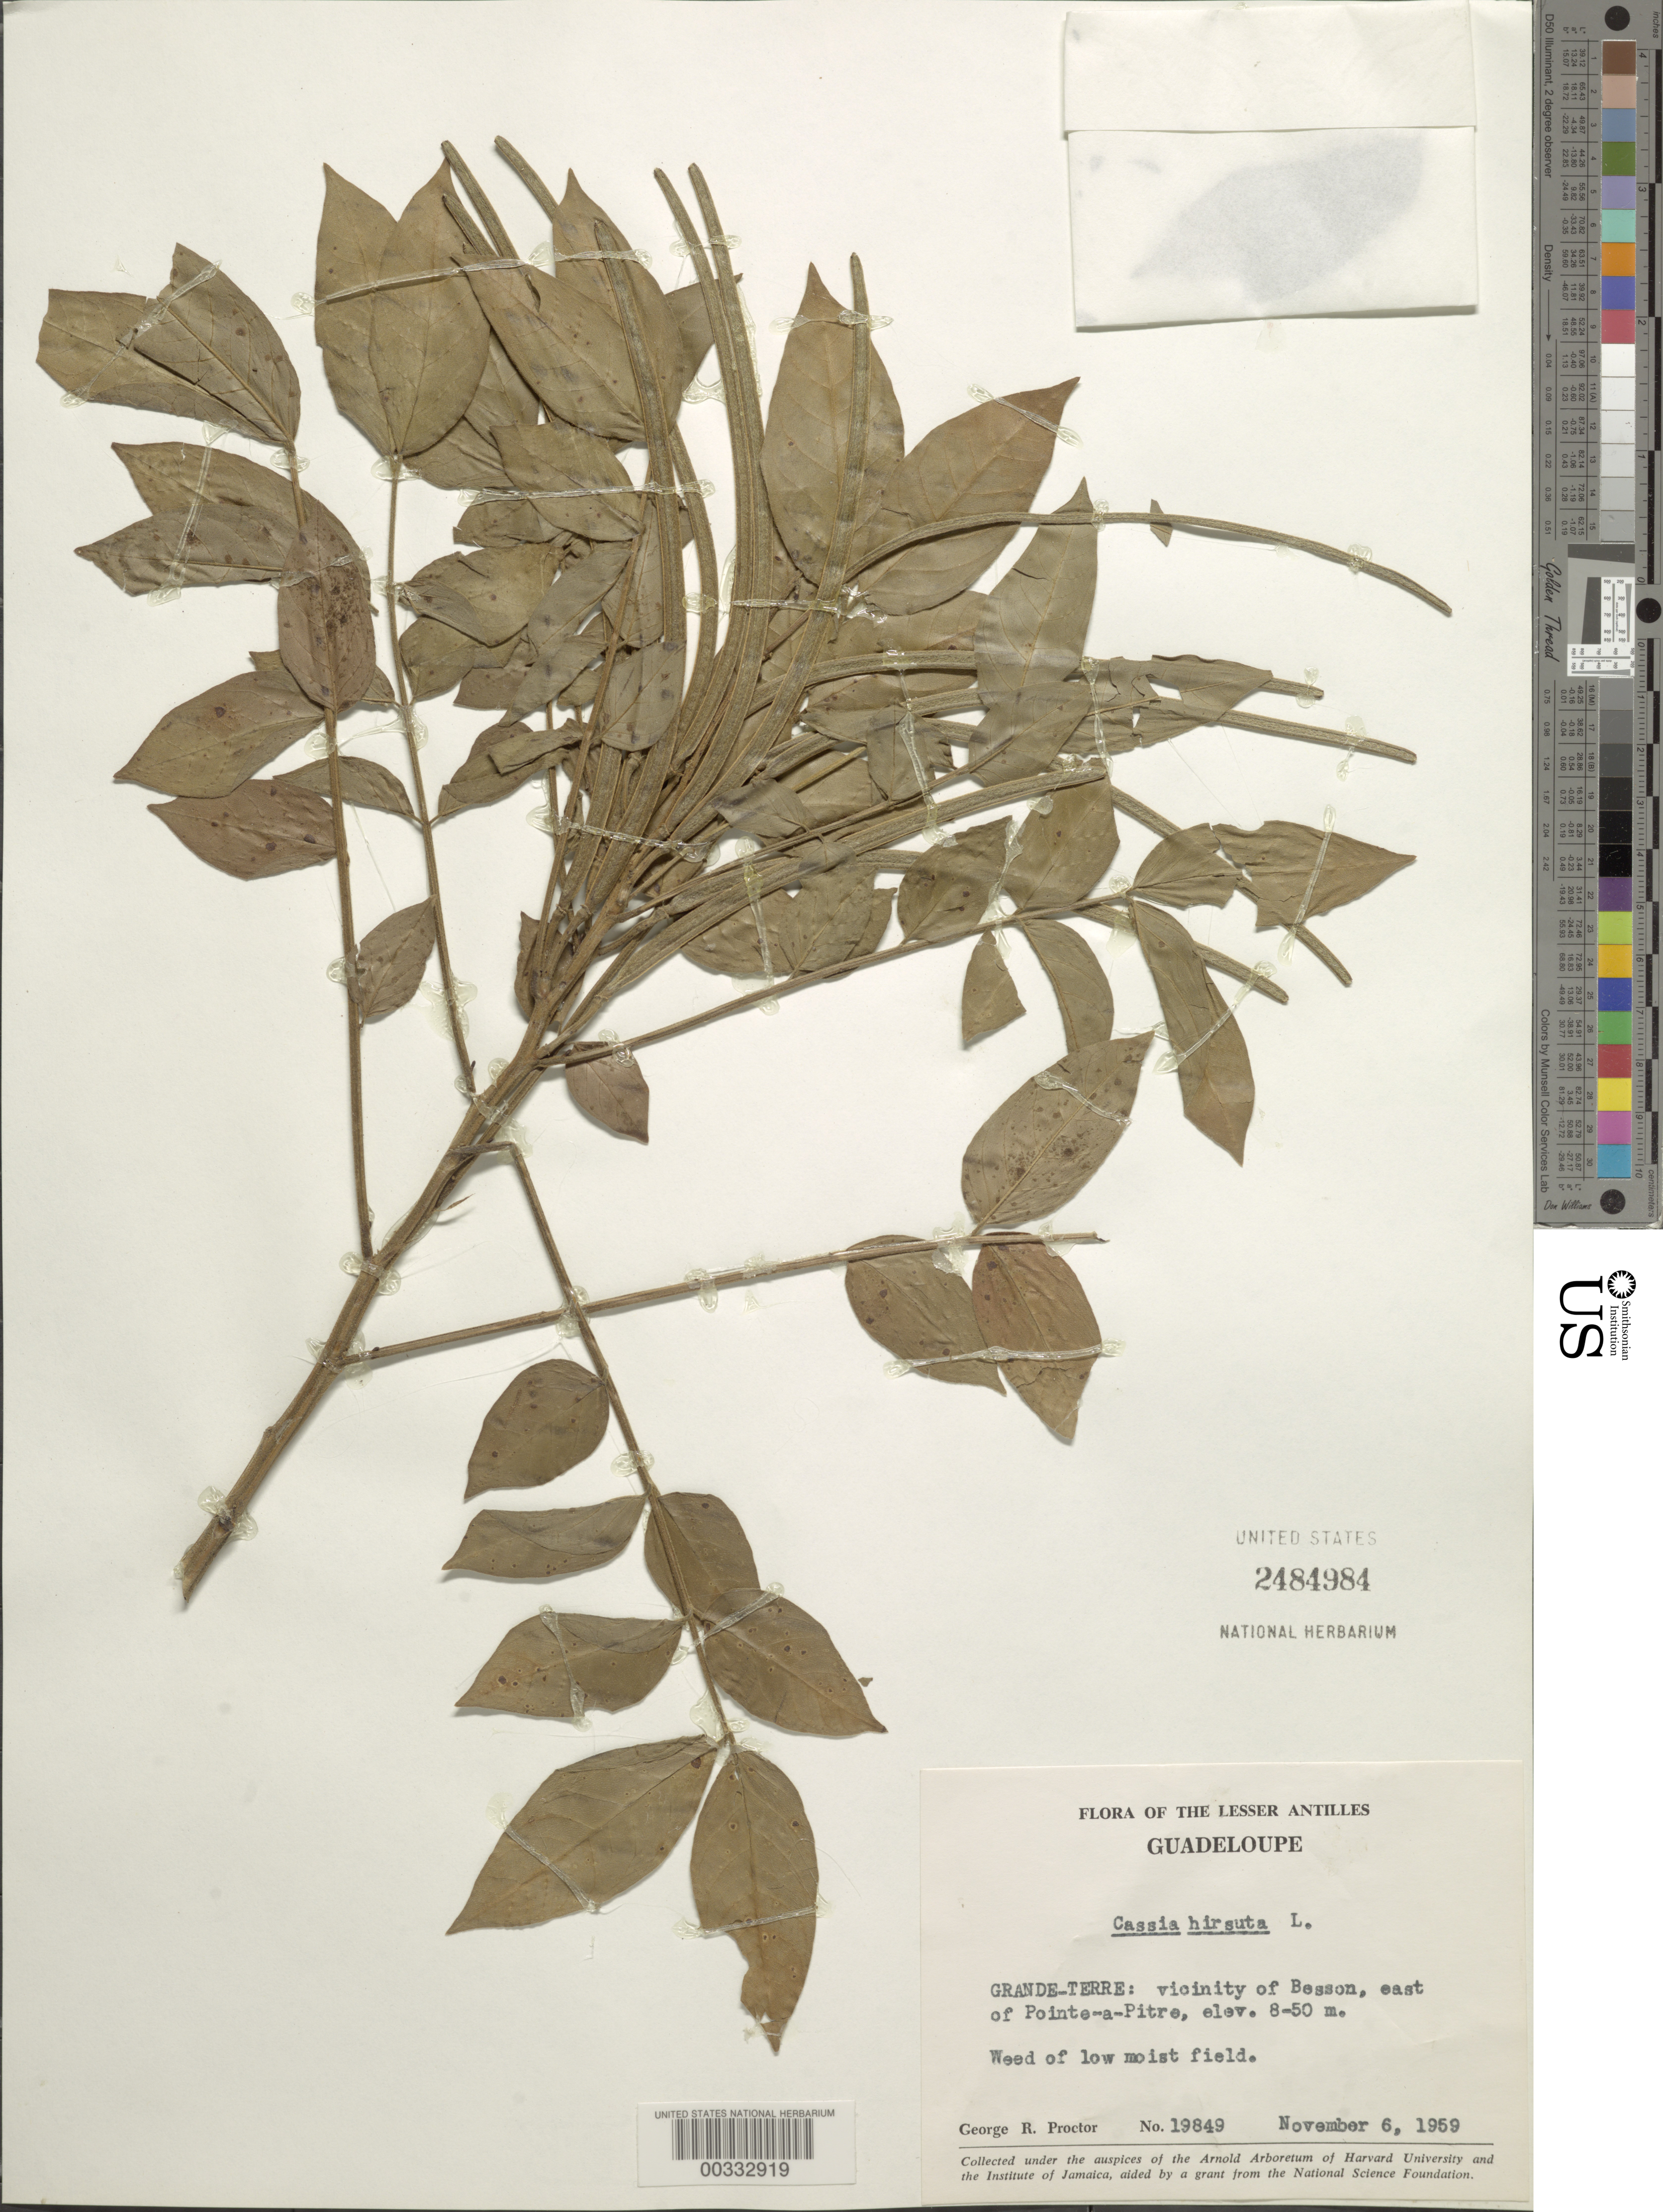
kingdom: Plantae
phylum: Tracheophyta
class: Magnoliopsida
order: Fabales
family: Fabaceae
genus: Senna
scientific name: Senna hirsuta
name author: (L.) H.S. Irwin & Barneby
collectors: G. R. Proctor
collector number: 19849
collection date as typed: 06 Nov 1959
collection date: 1959-11-06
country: Guadeloupe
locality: Grande-terre; vicinity of besson, e of pointe-a-pitre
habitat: Low moist field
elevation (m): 8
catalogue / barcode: US 2484984